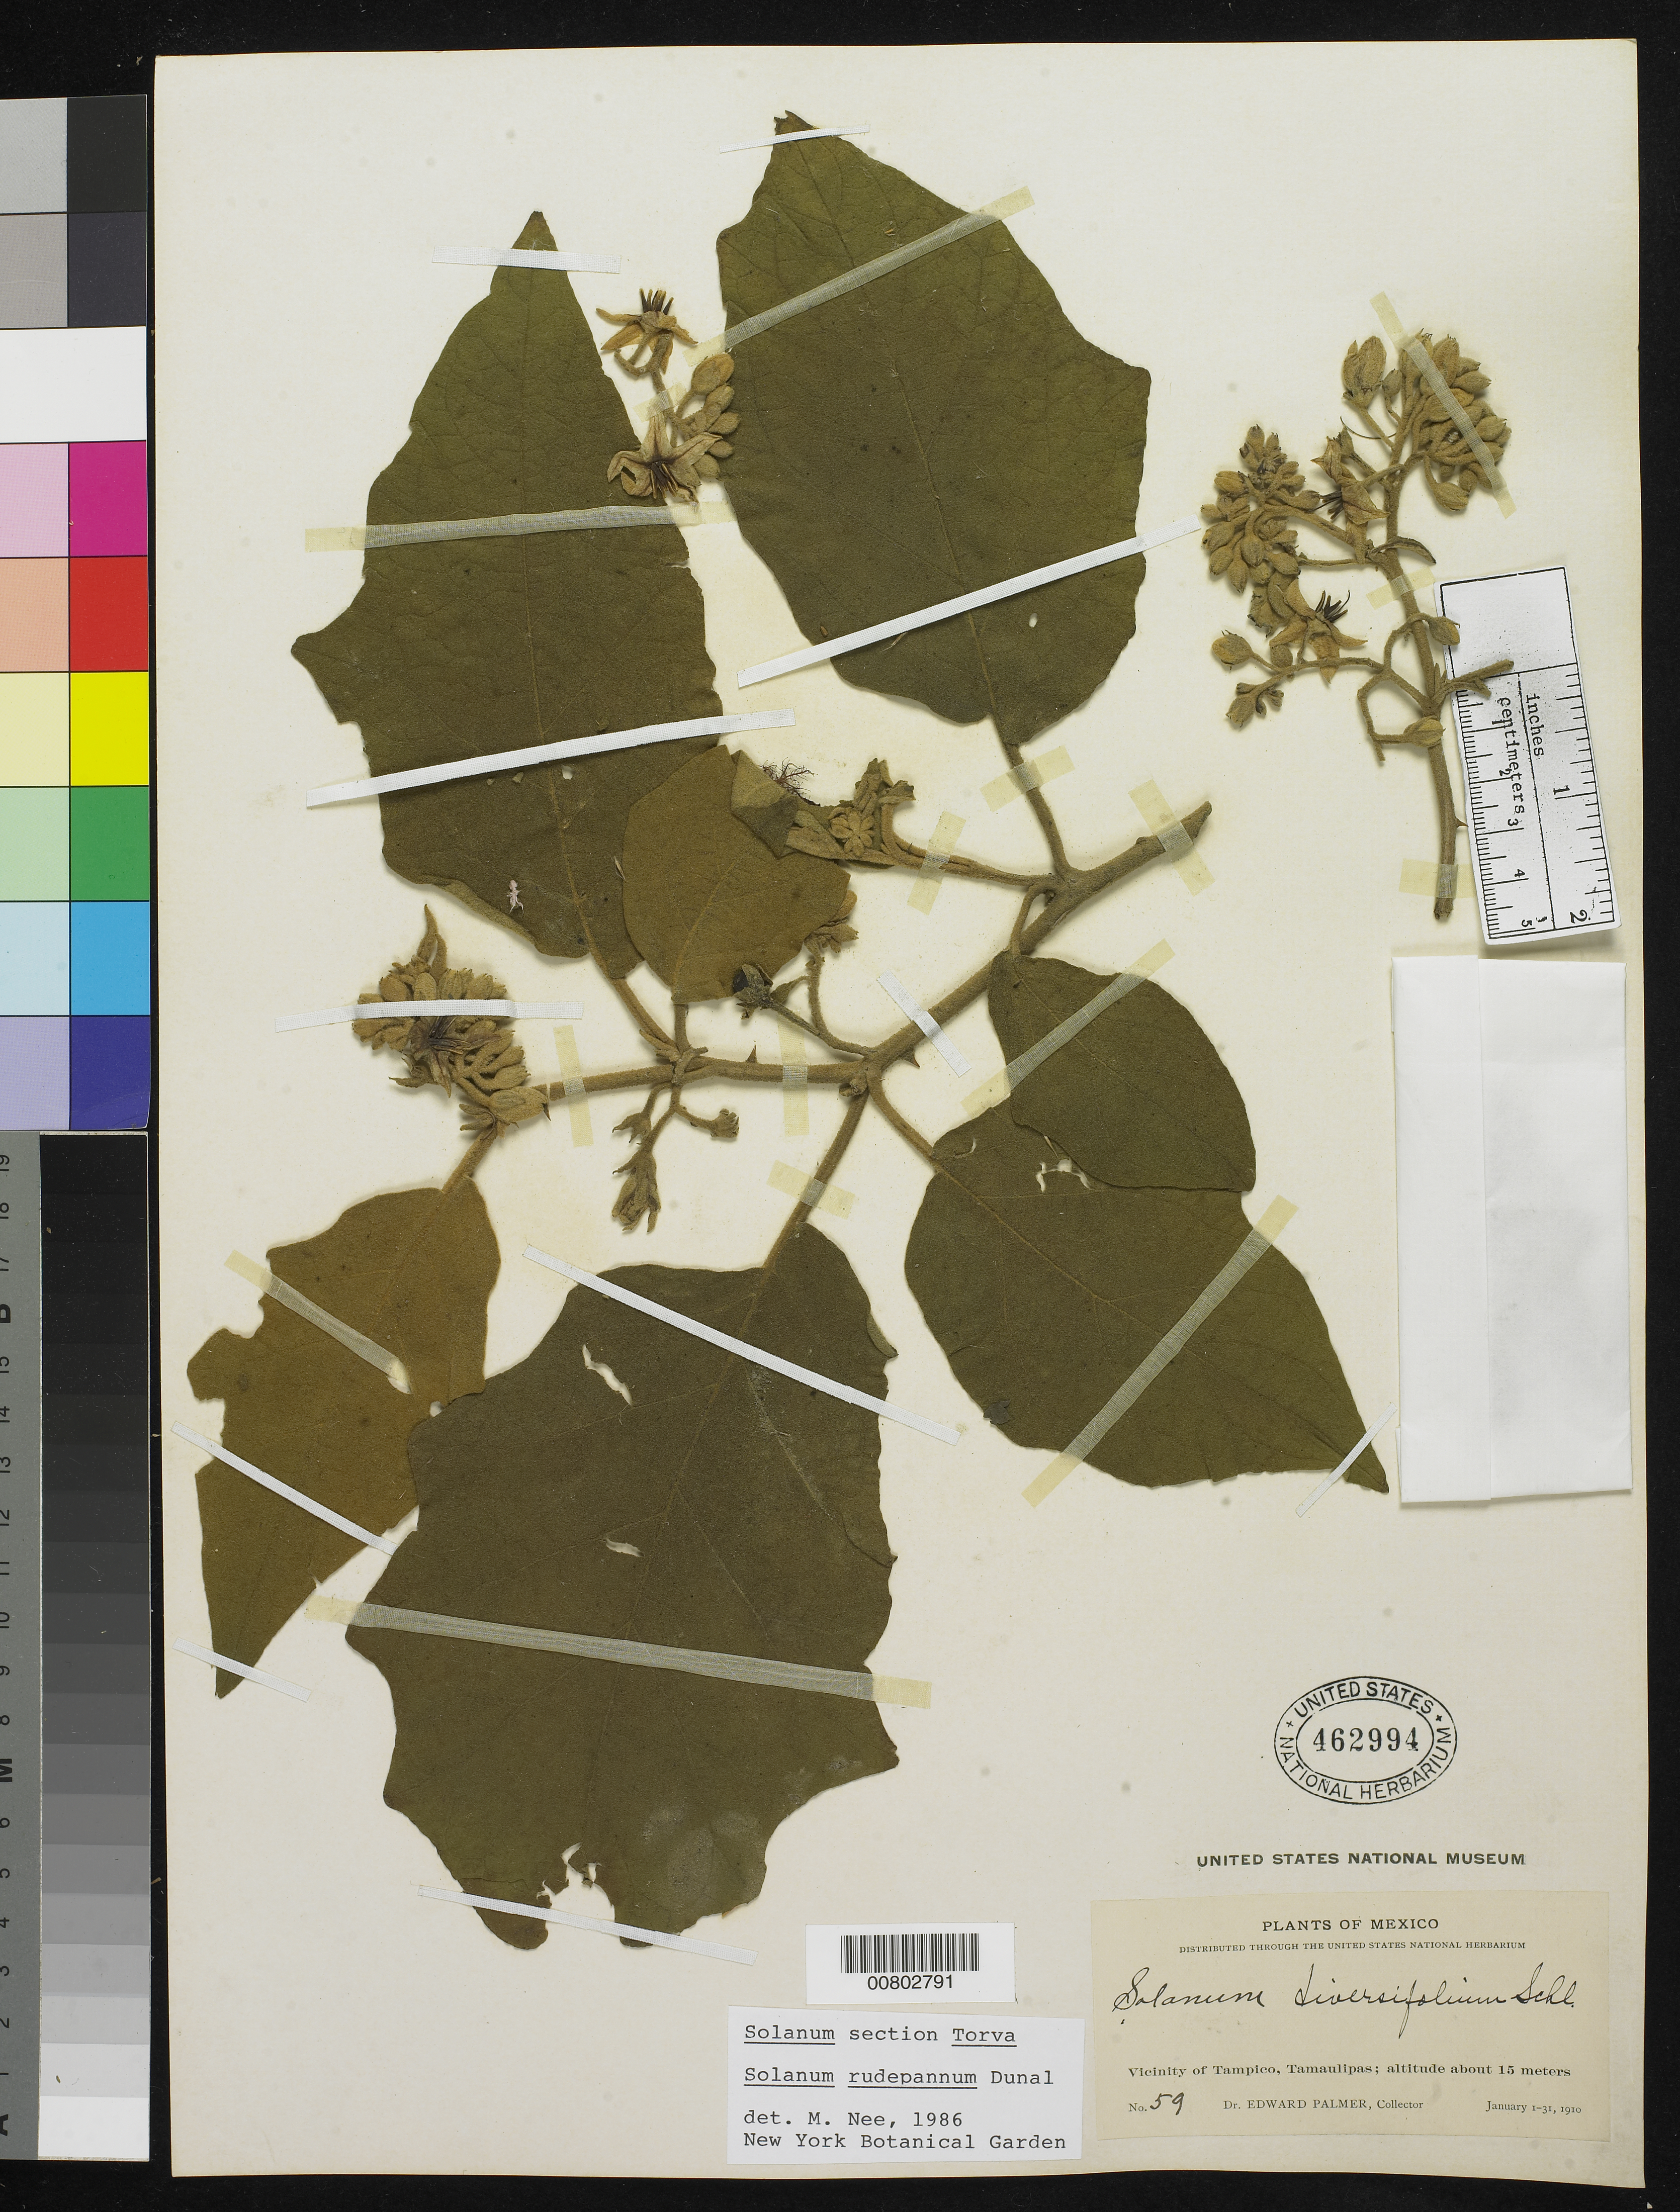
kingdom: Plantae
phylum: Tracheophyta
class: Magnoliopsida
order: Solanales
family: Solanaceae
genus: Solanum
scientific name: Solanum rudepannum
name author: Dunal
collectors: E. Palmer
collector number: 59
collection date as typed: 01 Jan 1910 to 31 Jan 1910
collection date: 1910-01-01/1910-01-31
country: Mexico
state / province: Tamaulipas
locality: Vicinity of Tampico, Tamaulipas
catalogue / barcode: US 462994